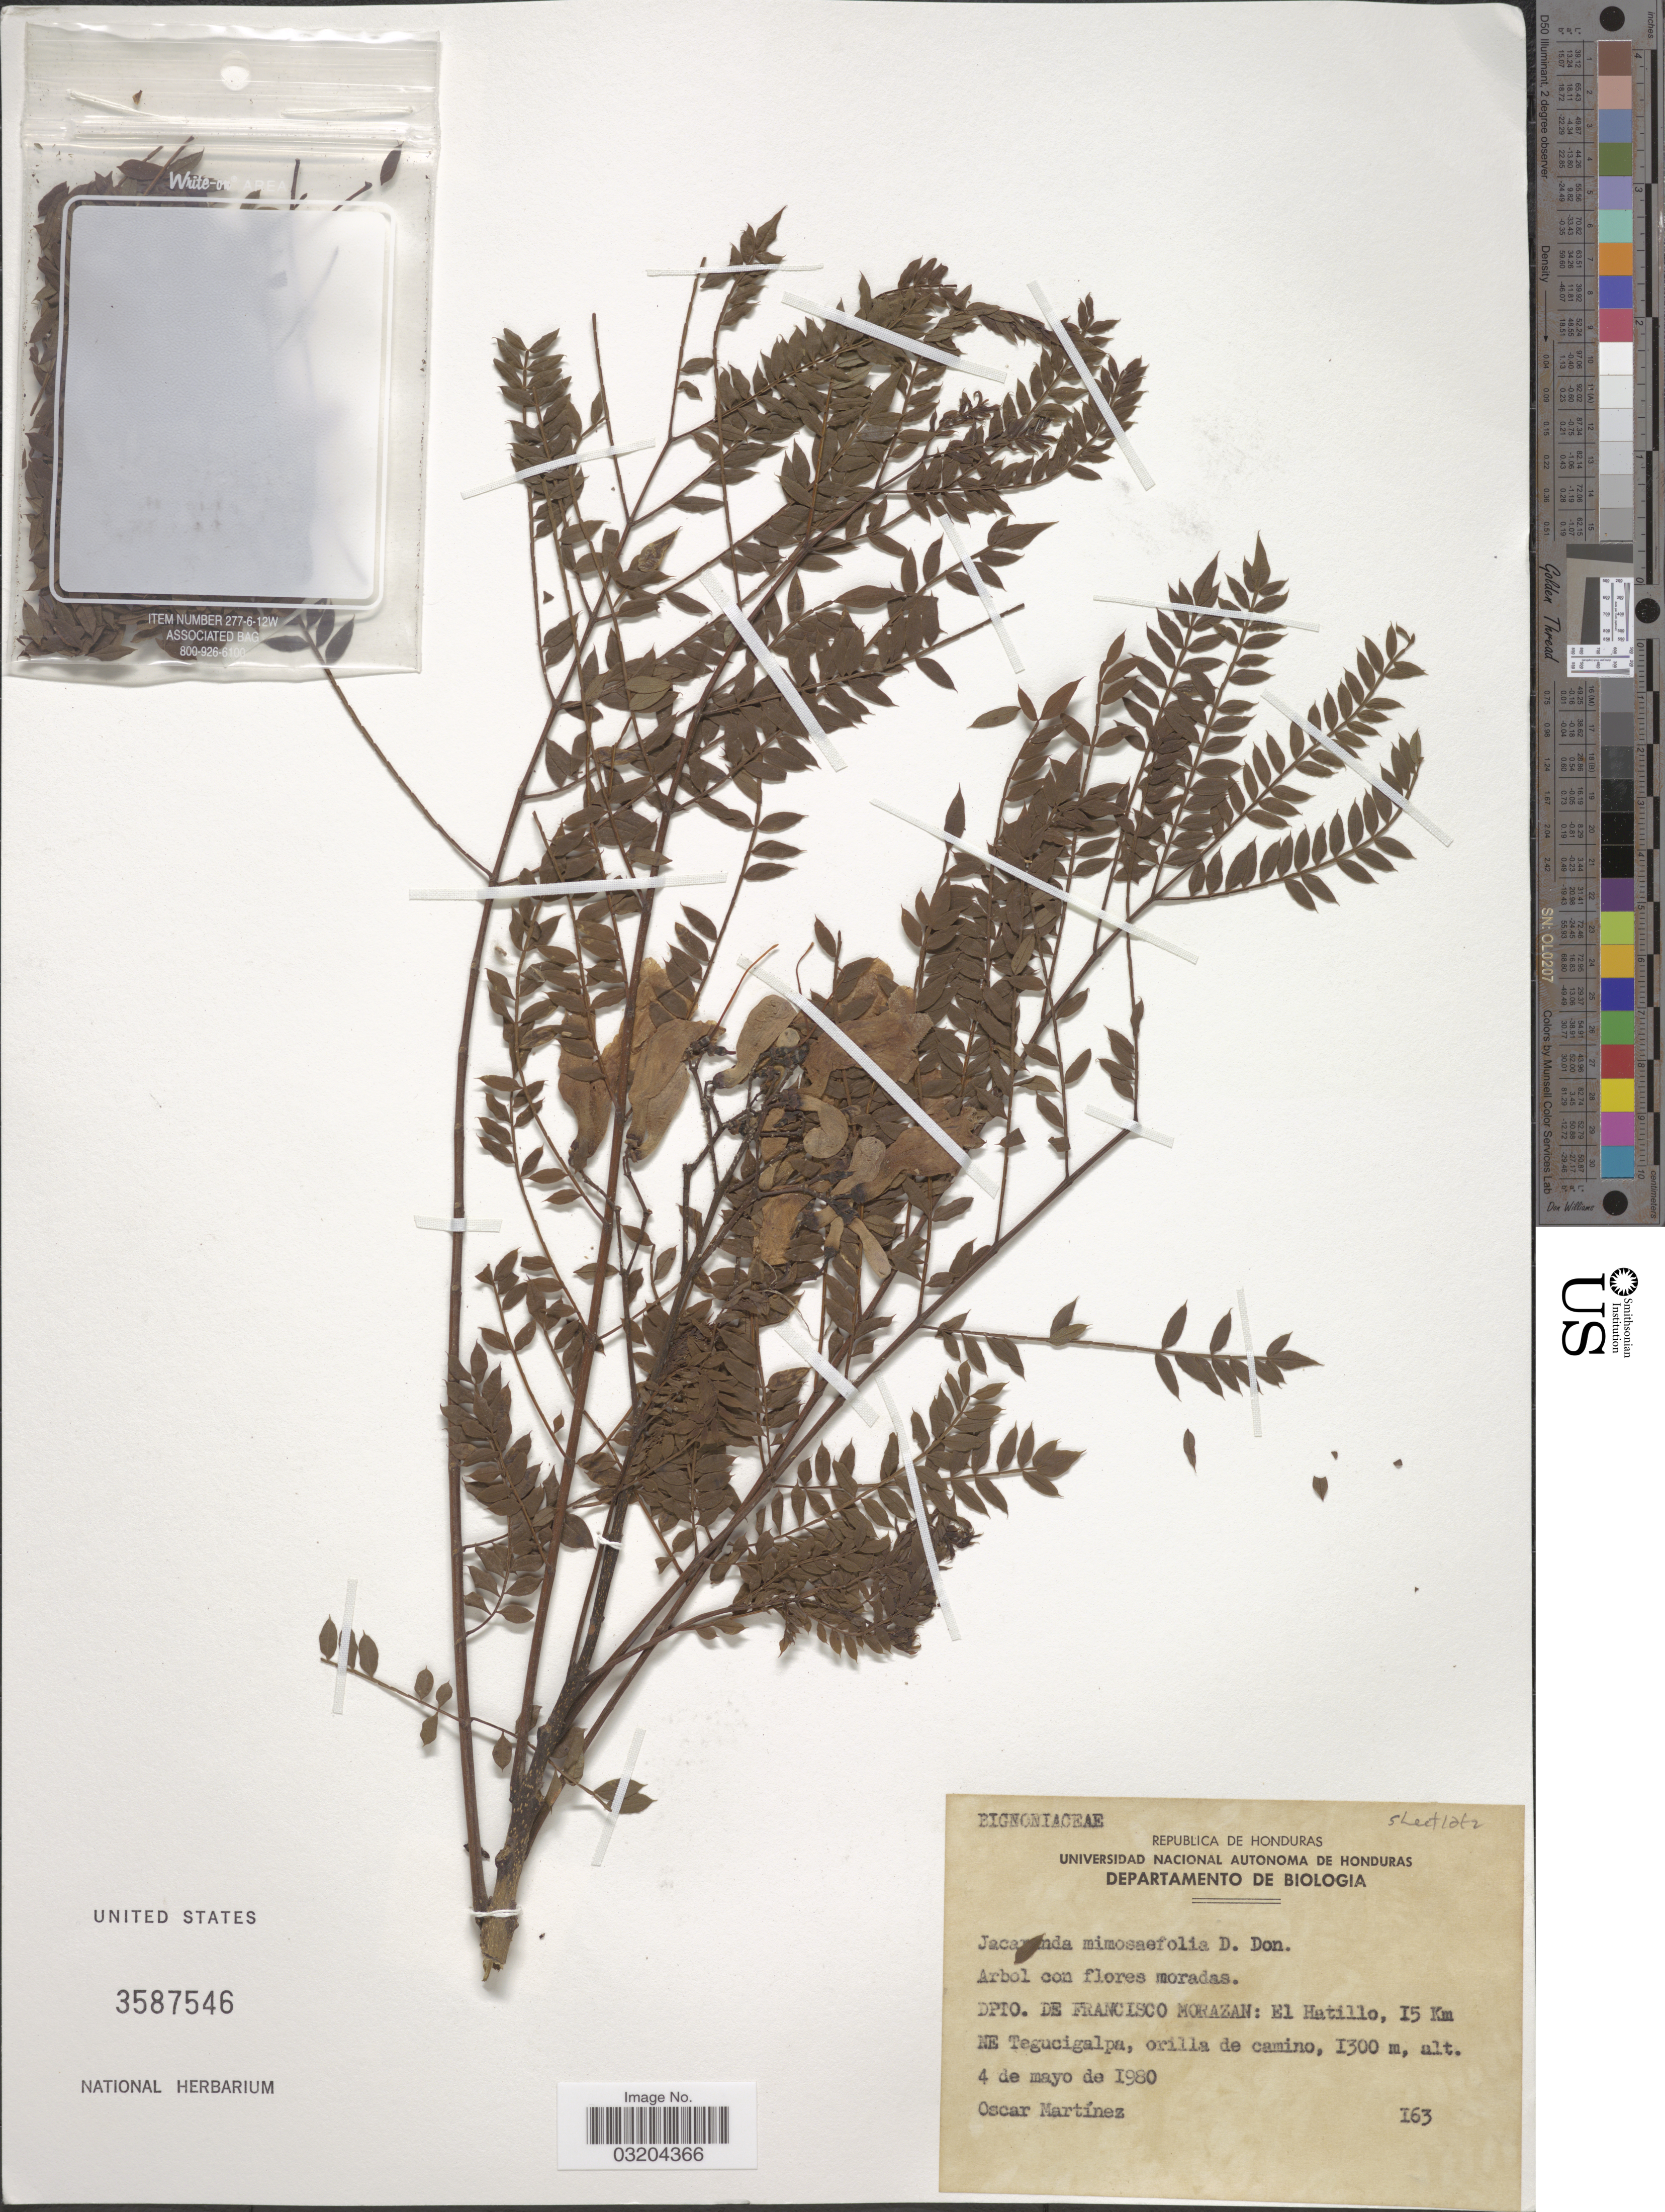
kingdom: Plantae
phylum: Tracheophyta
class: Magnoliopsida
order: Lamiales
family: Bignoniaceae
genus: Jacaranda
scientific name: Jacaranda mimosifolia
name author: D. Don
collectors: O. Martínez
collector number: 163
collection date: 1980-05-04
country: Honduras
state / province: Fco. Morazán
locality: Dpto. de Francisco Morazan: El Hatillo, 15 Km NE Tegucigalpa, orilla de camino.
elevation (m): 1300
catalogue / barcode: US 3587546